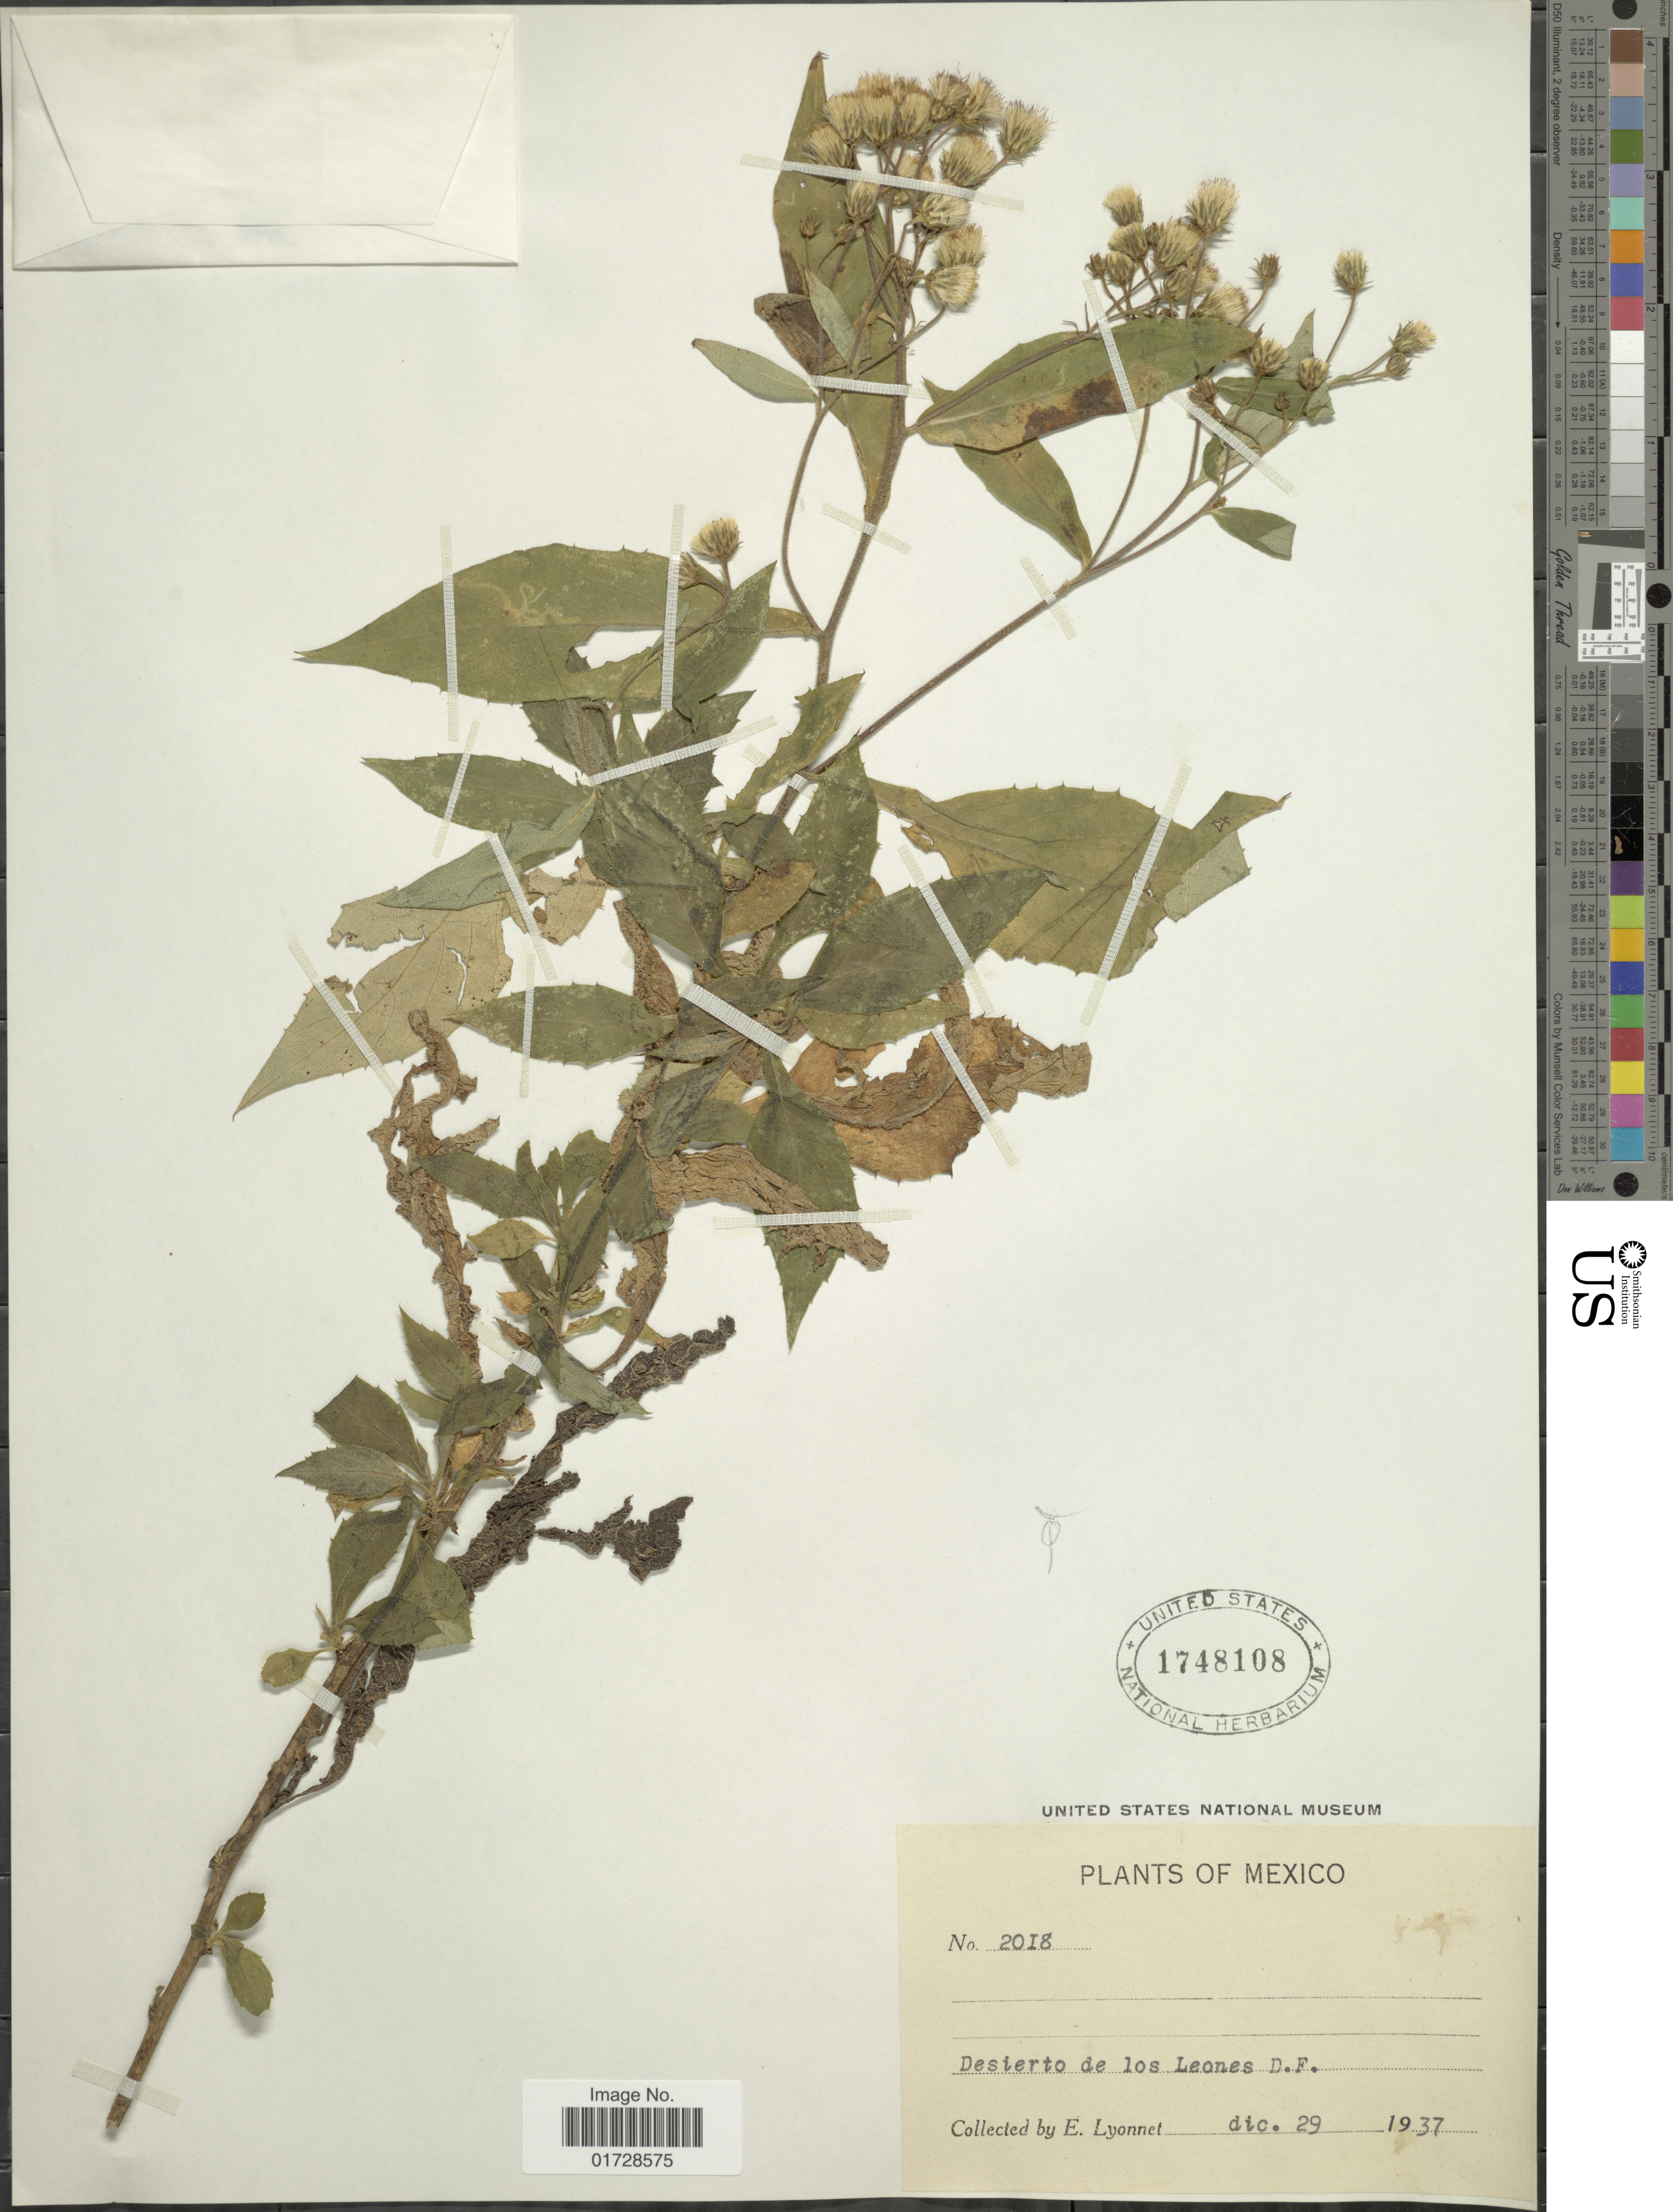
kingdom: Plantae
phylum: Tracheophyta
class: Magnoliopsida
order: Asterales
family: Asteraceae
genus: Archibaccharis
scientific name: Archibaccharis hieracioides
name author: (S.F. Blake) S.F. Blake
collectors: E. Lyonnet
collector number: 2018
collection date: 1937-12-29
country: Mexico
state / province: Distrito Federal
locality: Desierto de los Leones D. F.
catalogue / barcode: US 1748108